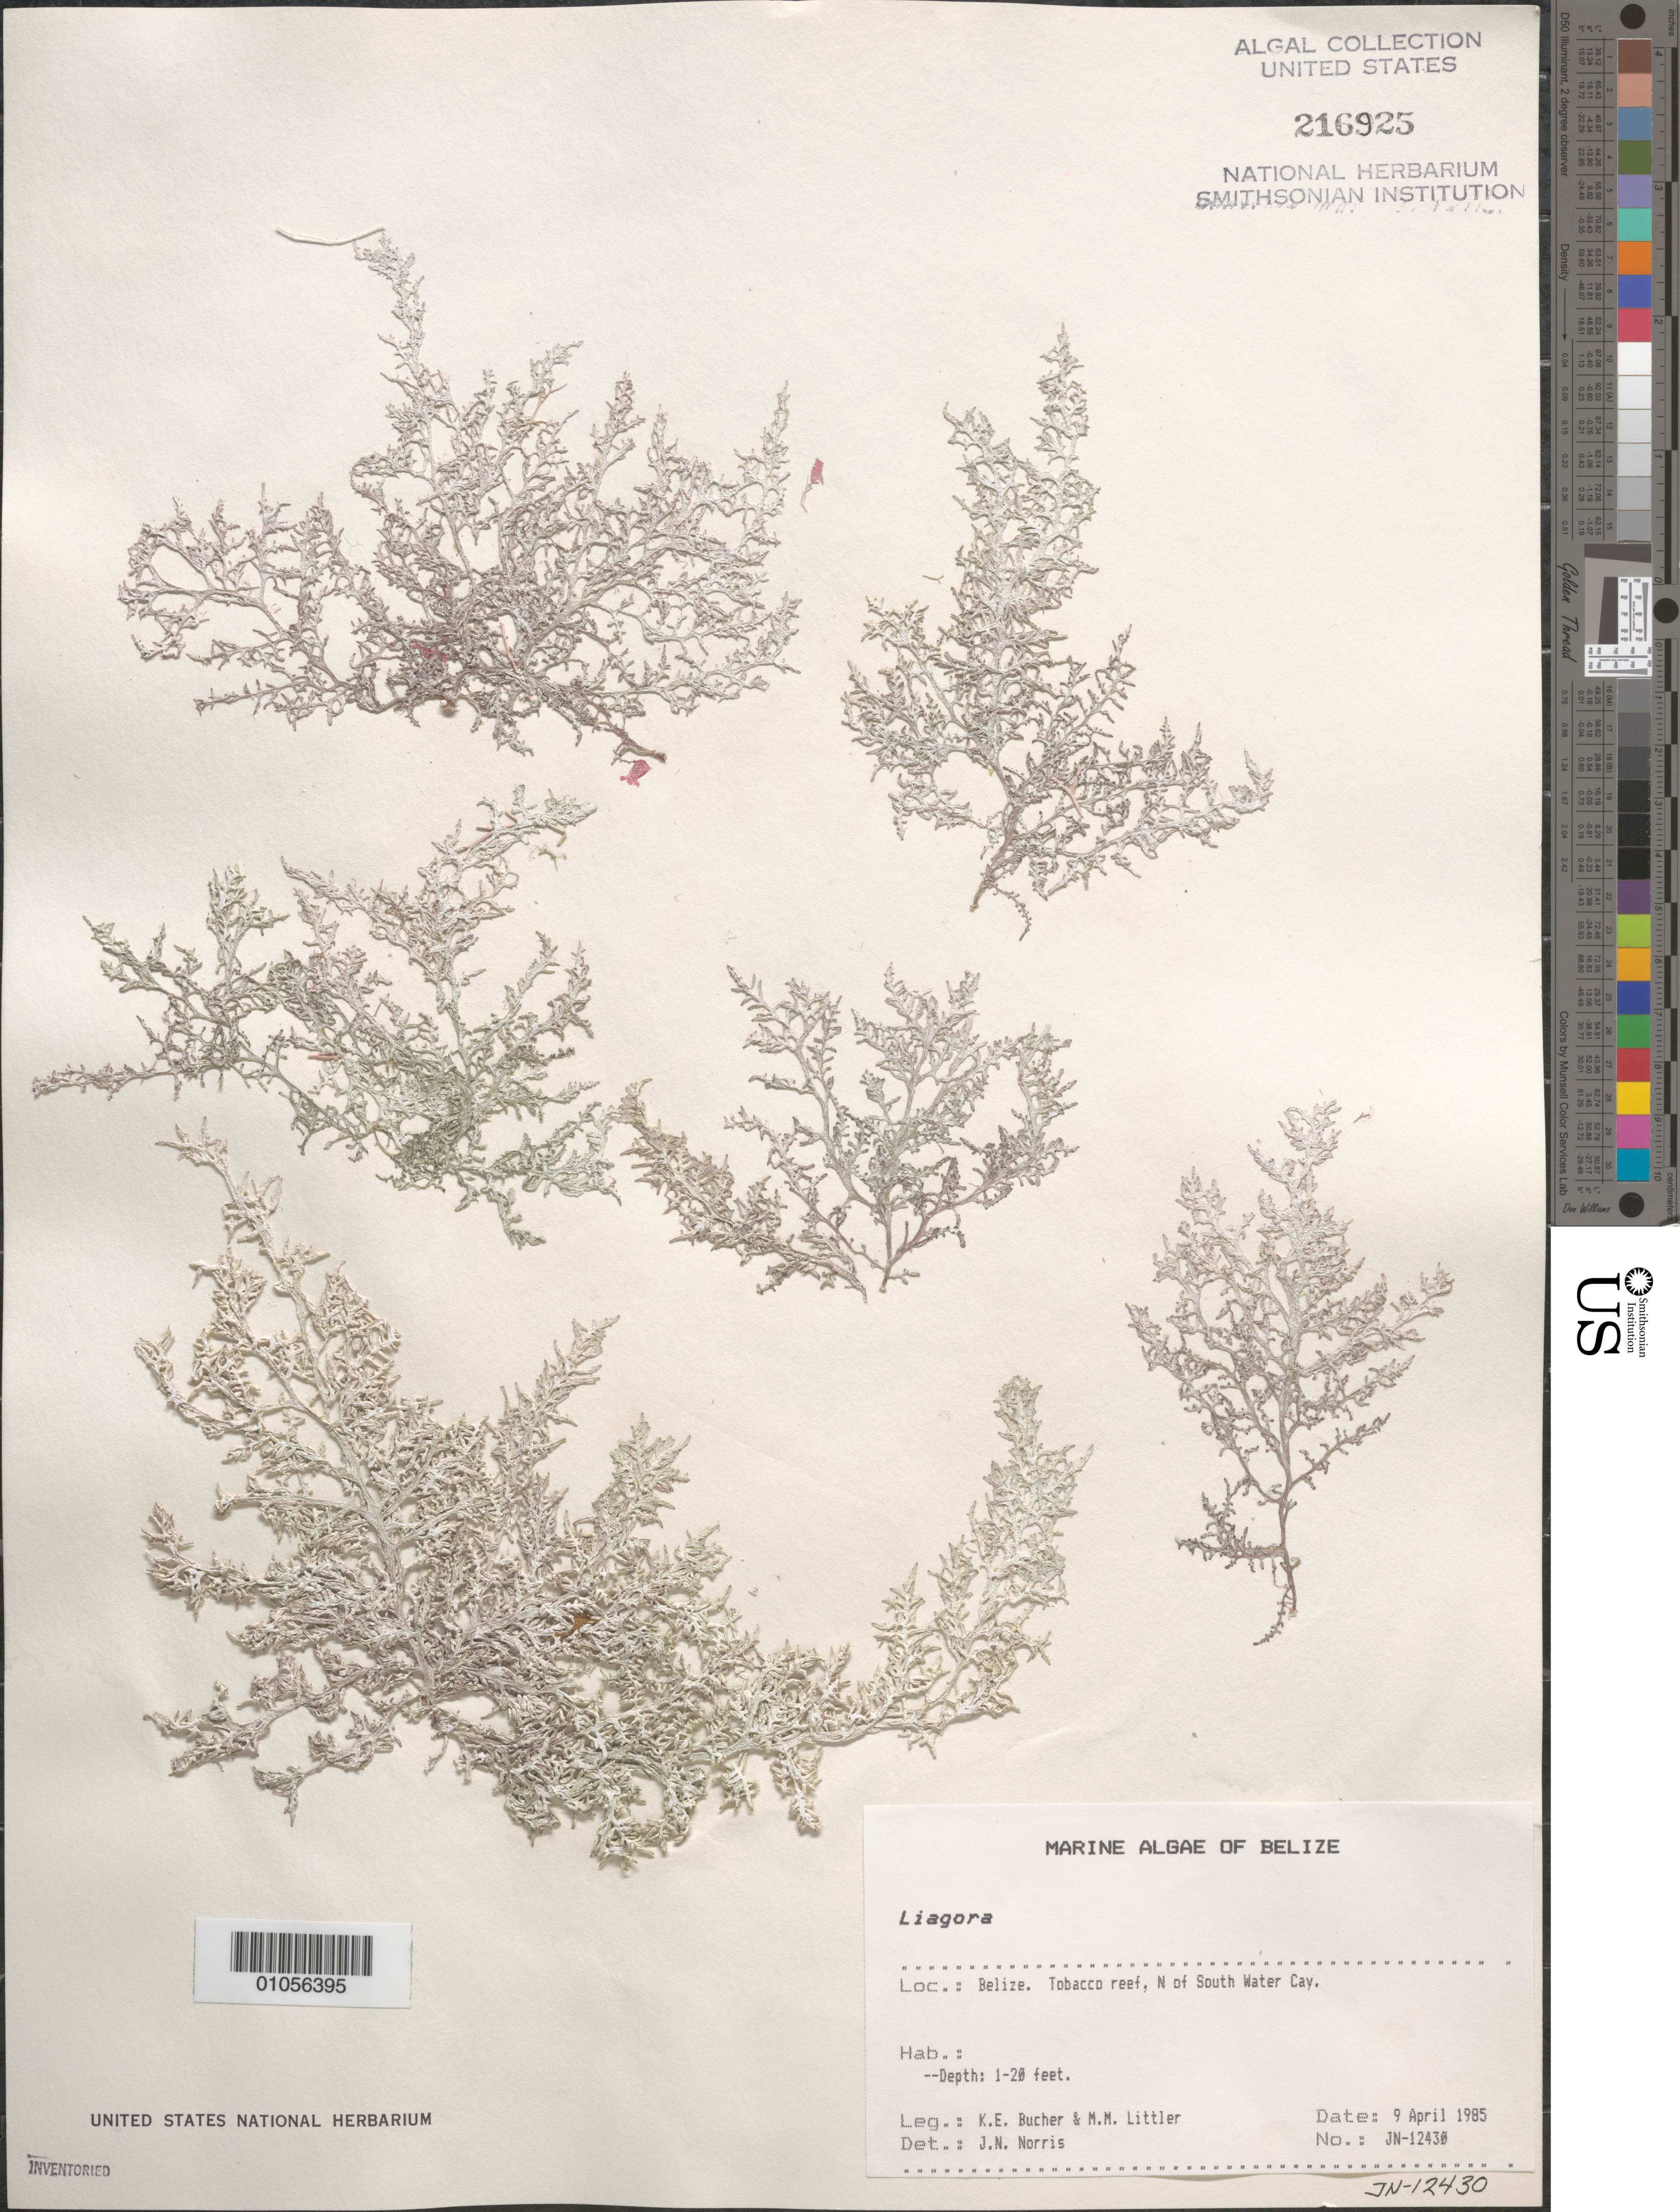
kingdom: Plantae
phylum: Rhodophyta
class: Florideophyceae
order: Nemaliales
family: Liagoraceae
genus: Titanophycus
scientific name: Titanophycus validus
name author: (Harv.) Huisman et al.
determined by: Algae name updating Project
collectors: K. E. Bucher & M. M. Littler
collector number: JN-12430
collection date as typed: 09 Apr 1985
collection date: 1985-04-09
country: Belize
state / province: Stann Creek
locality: Tobacco Reef, north of South Water Cay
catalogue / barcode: US 216925